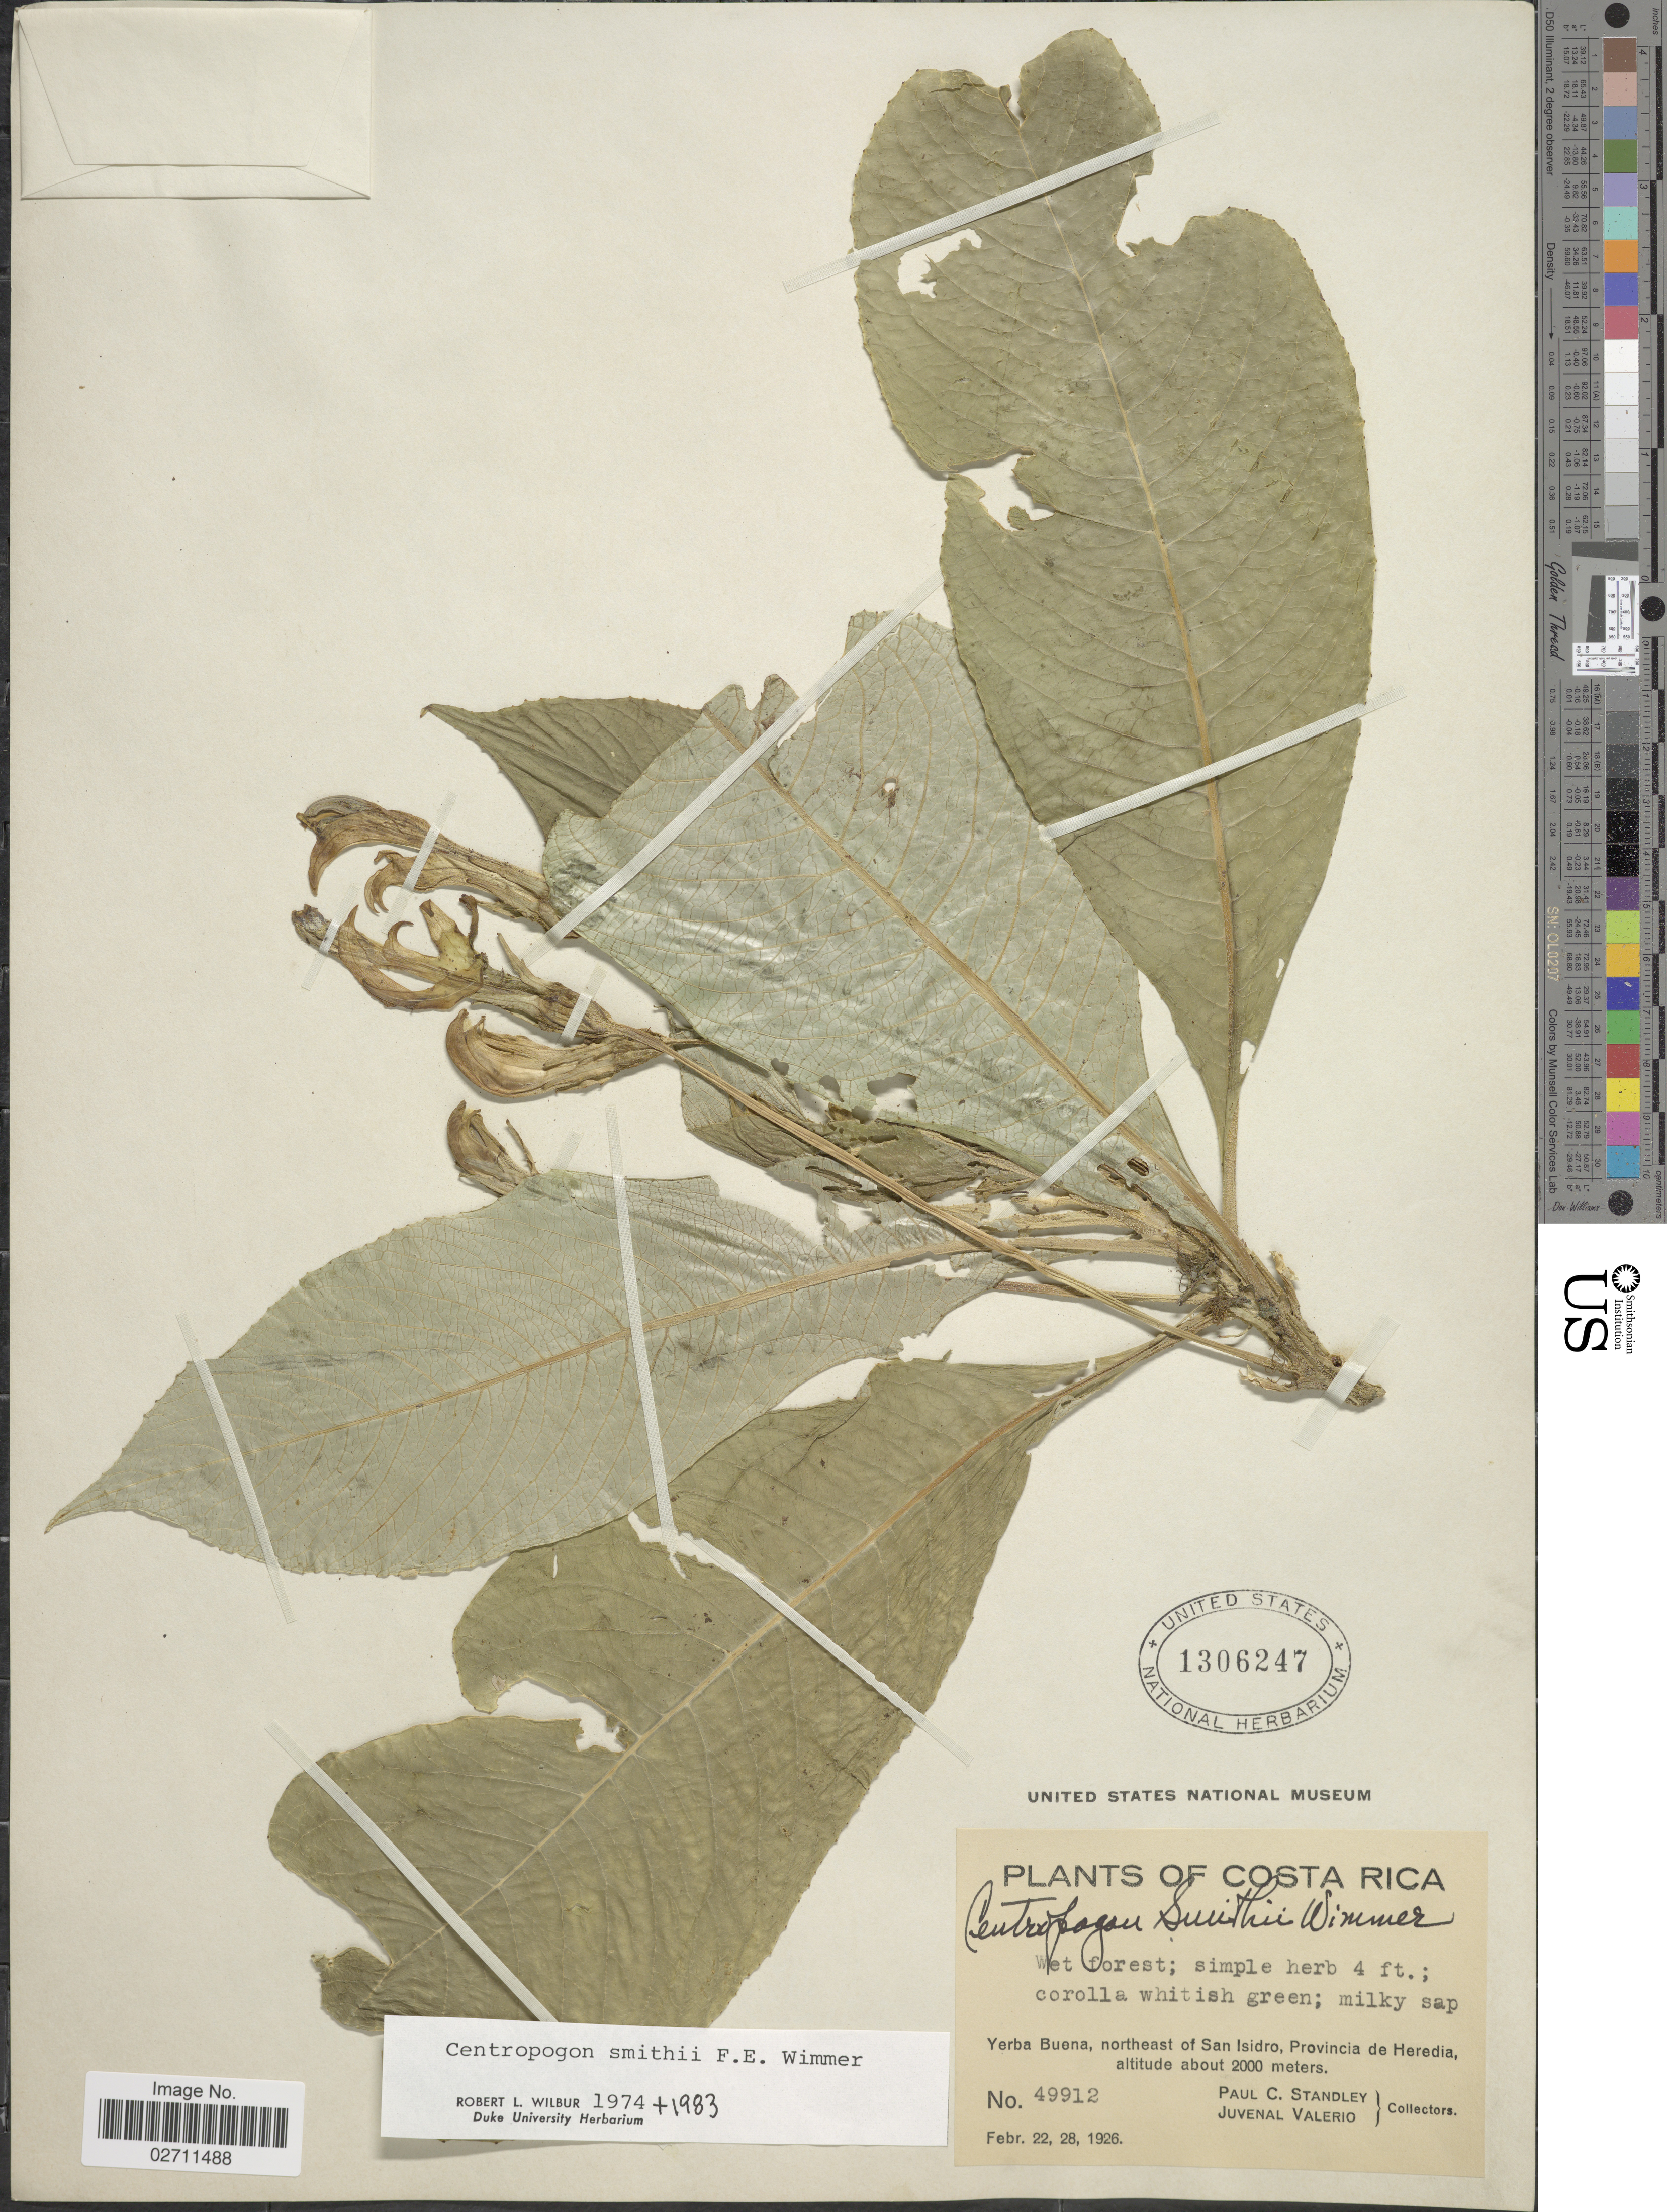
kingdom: Plantae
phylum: Tracheophyta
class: Magnoliopsida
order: Asterales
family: Campanulaceae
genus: Centropogon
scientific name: Centropogon smithii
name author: E. Wimm.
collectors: P. C. Standley & J. Valerio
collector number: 49912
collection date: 1926-02-22/1926-02-28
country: Costa Rica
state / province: Heredia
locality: Yerba Buena, northeast of San Isidro.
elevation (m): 2000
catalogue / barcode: US 1306247